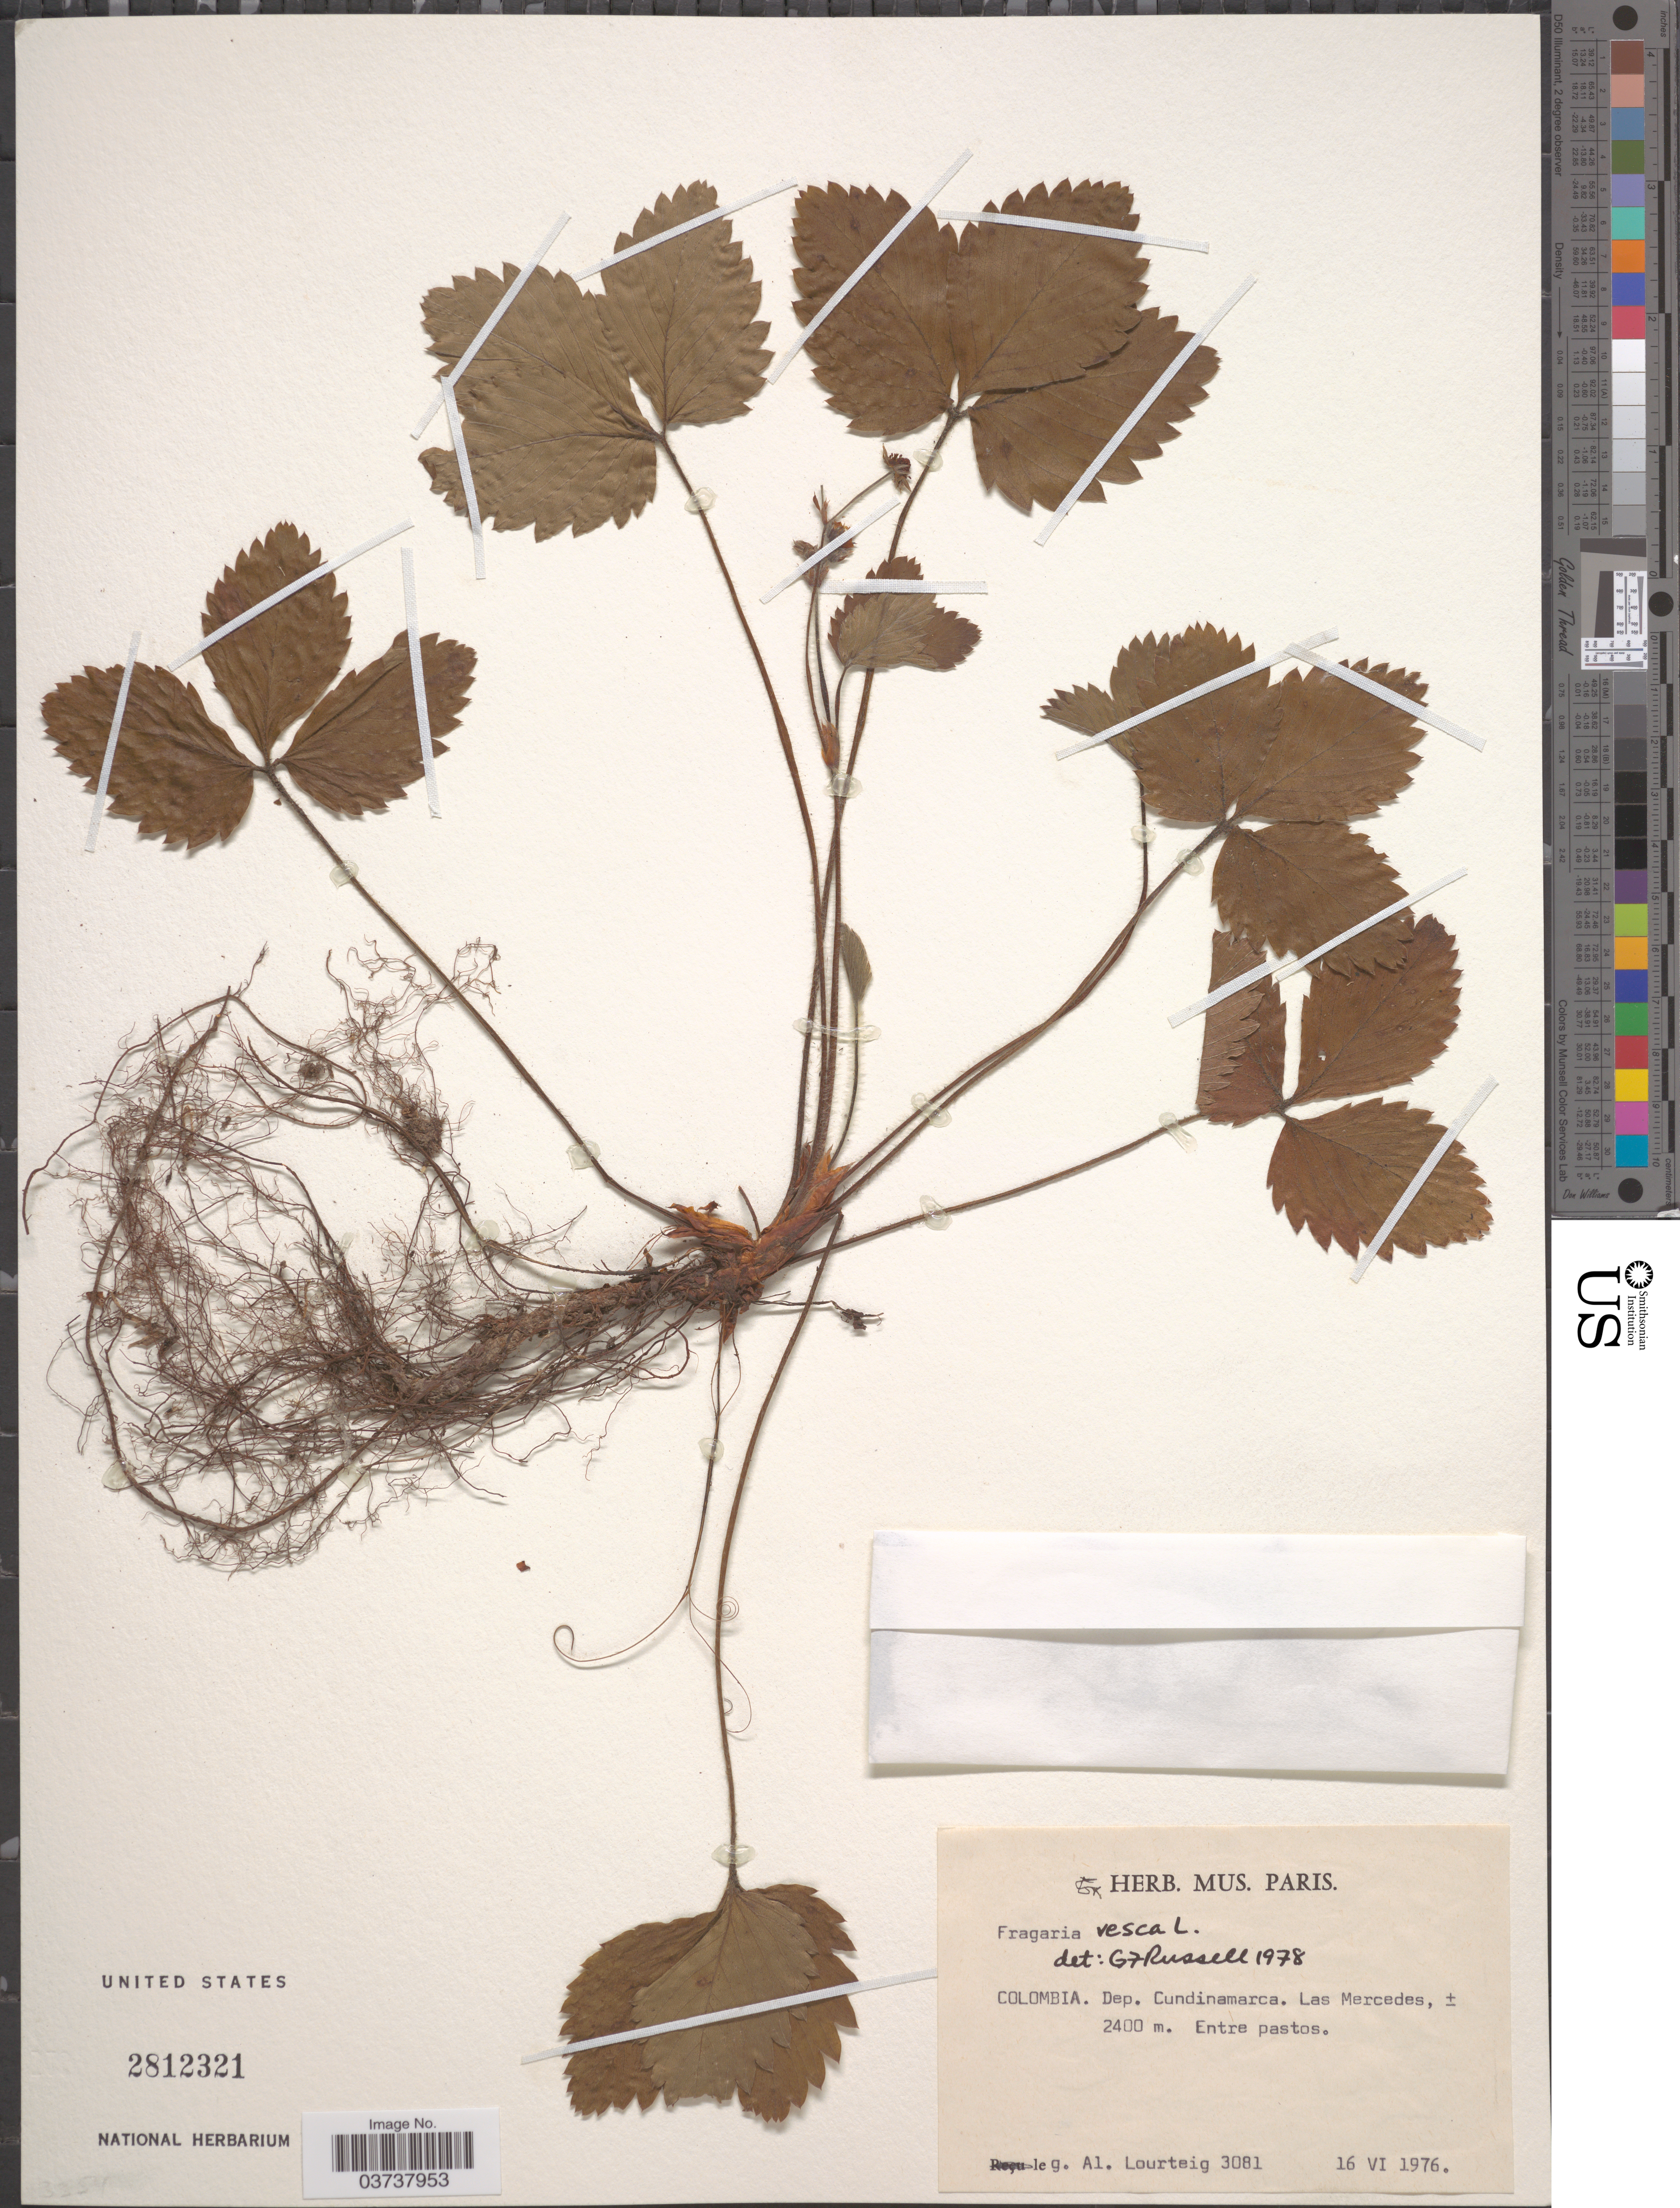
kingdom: Plantae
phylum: Tracheophyta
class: Magnoliopsida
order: Rosales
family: Rosaceae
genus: Fragaria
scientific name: Fragaria vesca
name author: L.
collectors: A. Lourteig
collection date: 1976-06-16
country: Colombia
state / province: Cundinamarca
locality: Dep. Cundinamarca. Las Mercedes, Entre pastos.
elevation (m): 2400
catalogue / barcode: US 2812321